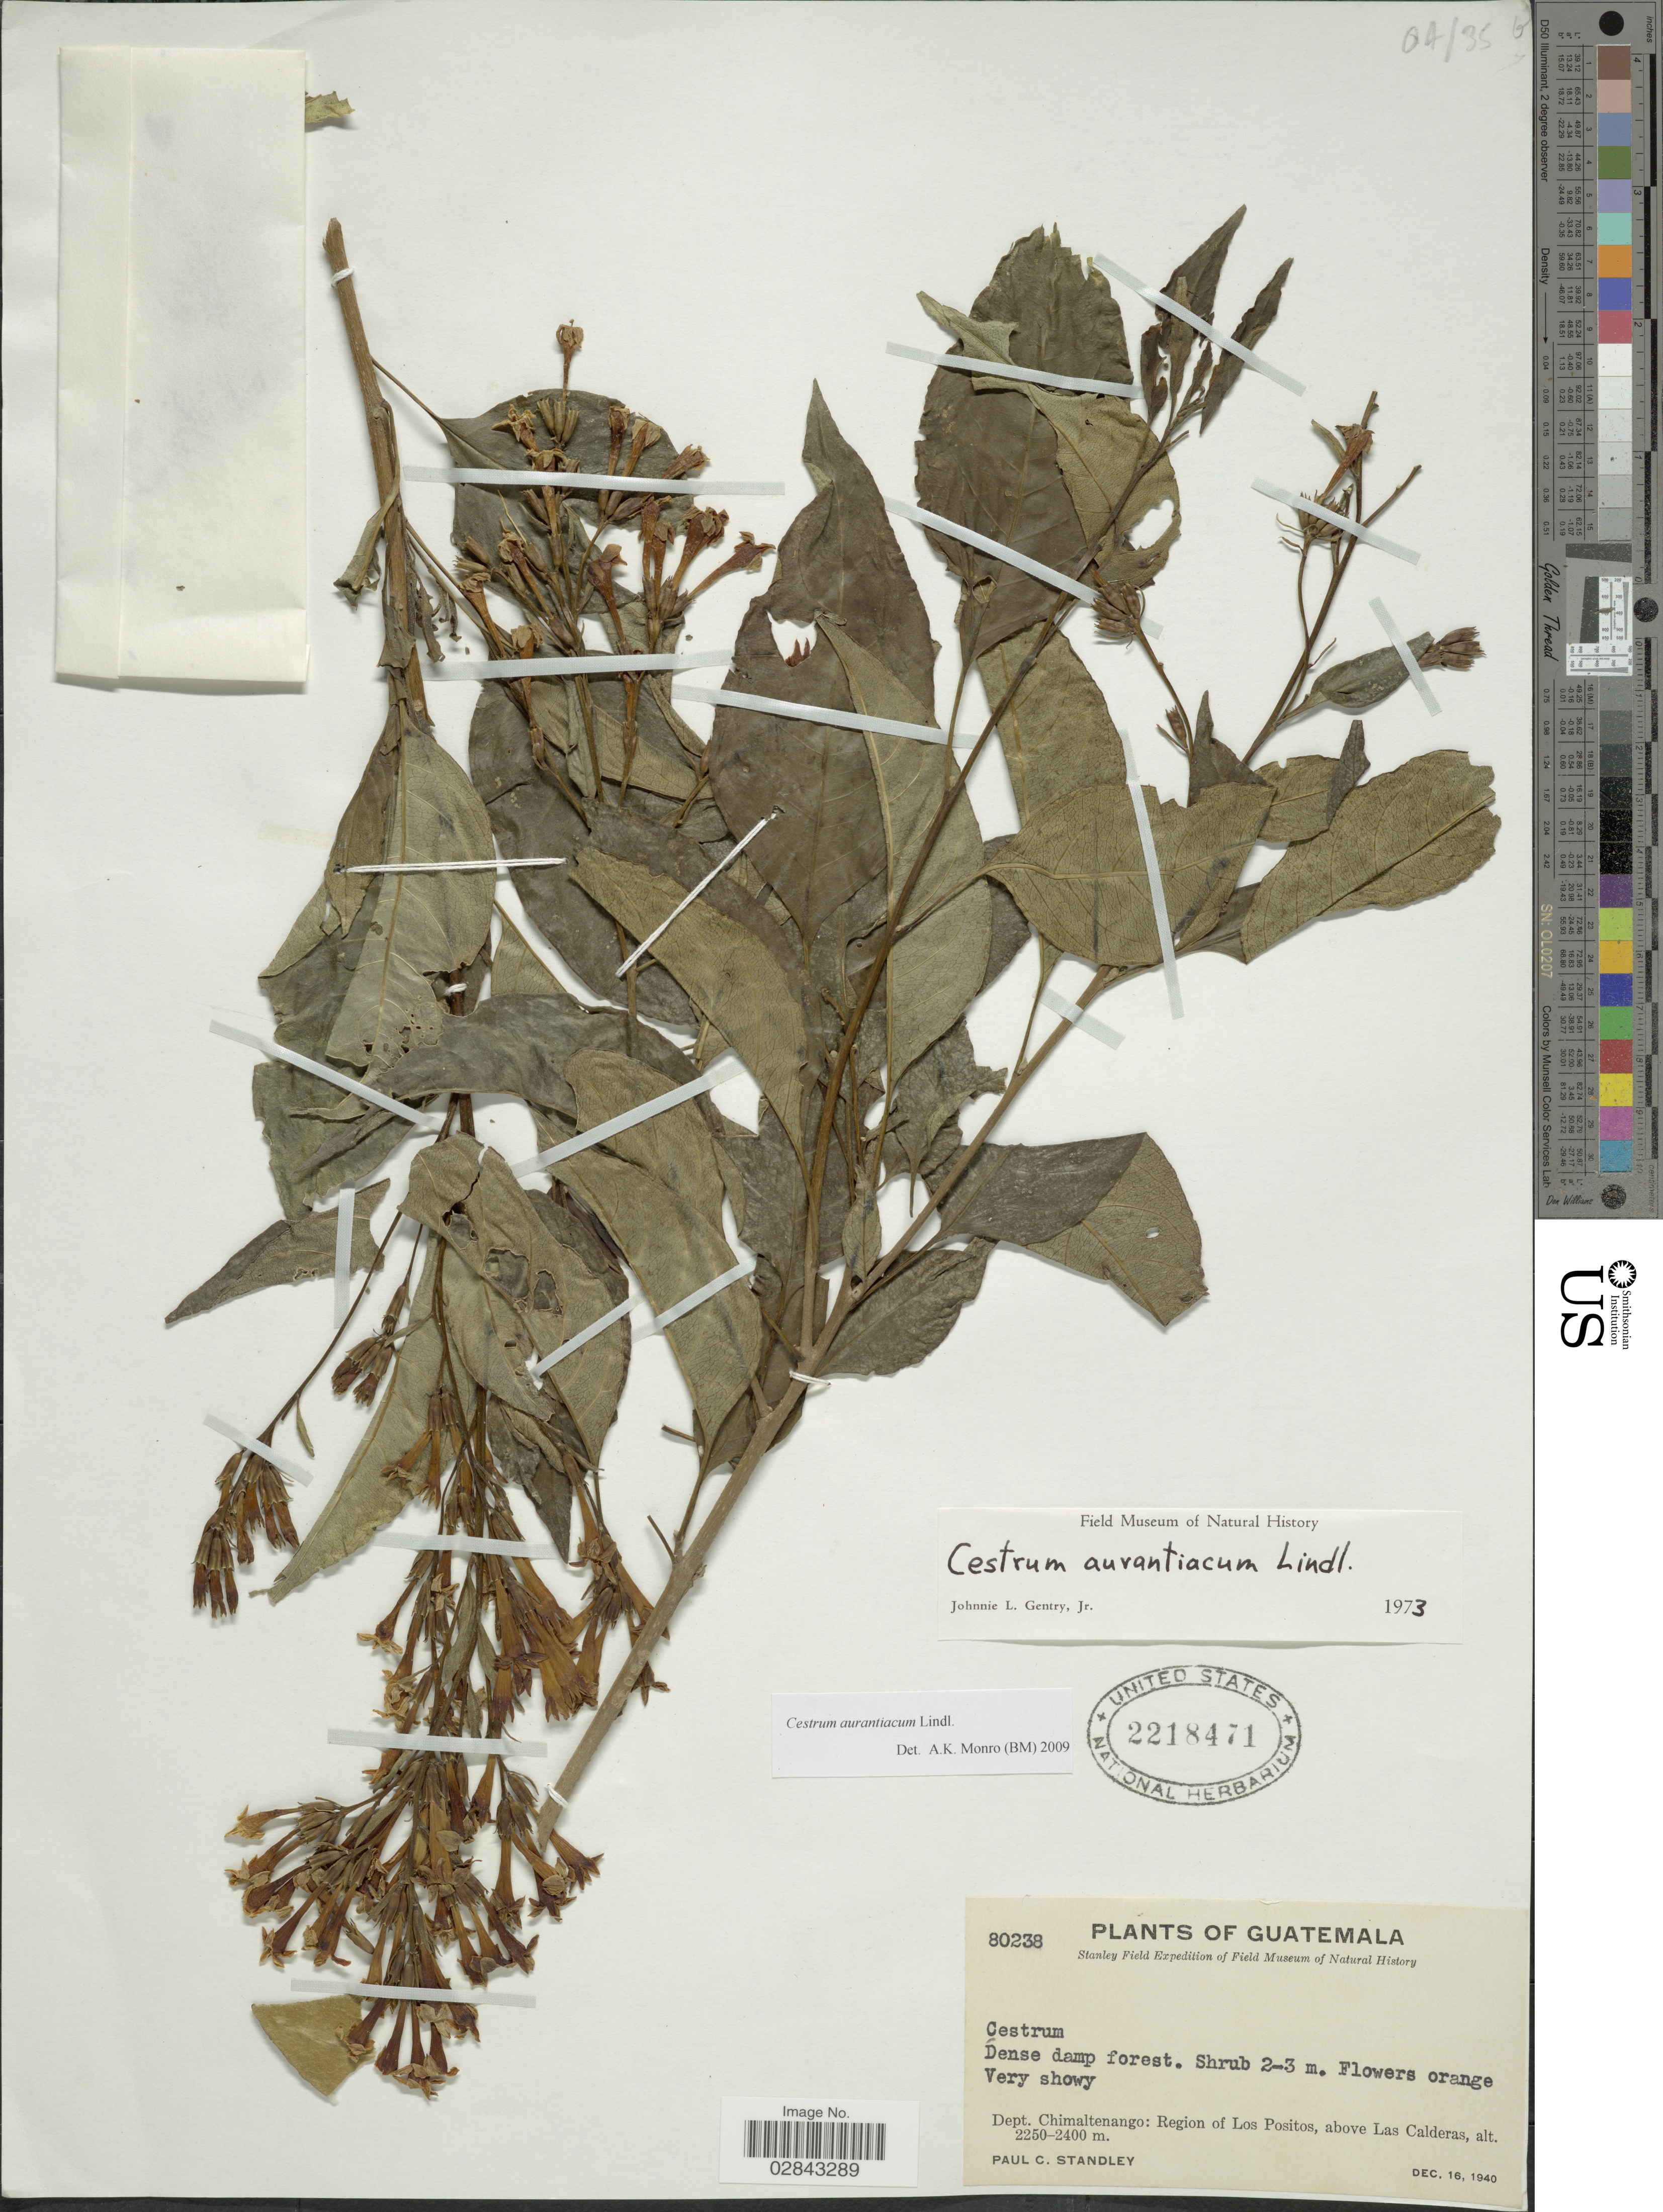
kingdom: Plantae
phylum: Tracheophyta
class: Magnoliopsida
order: Solanales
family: Solanaceae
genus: Cestrum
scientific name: Cestrum aurantiacum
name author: Lindley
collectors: P. C. Standley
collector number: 80238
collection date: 1940-12-16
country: Guatemala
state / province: Chimaltenango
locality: Dept. Chimaltenango: Region of Los Positos, above Las Calderas.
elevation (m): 2250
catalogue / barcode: US 2218471